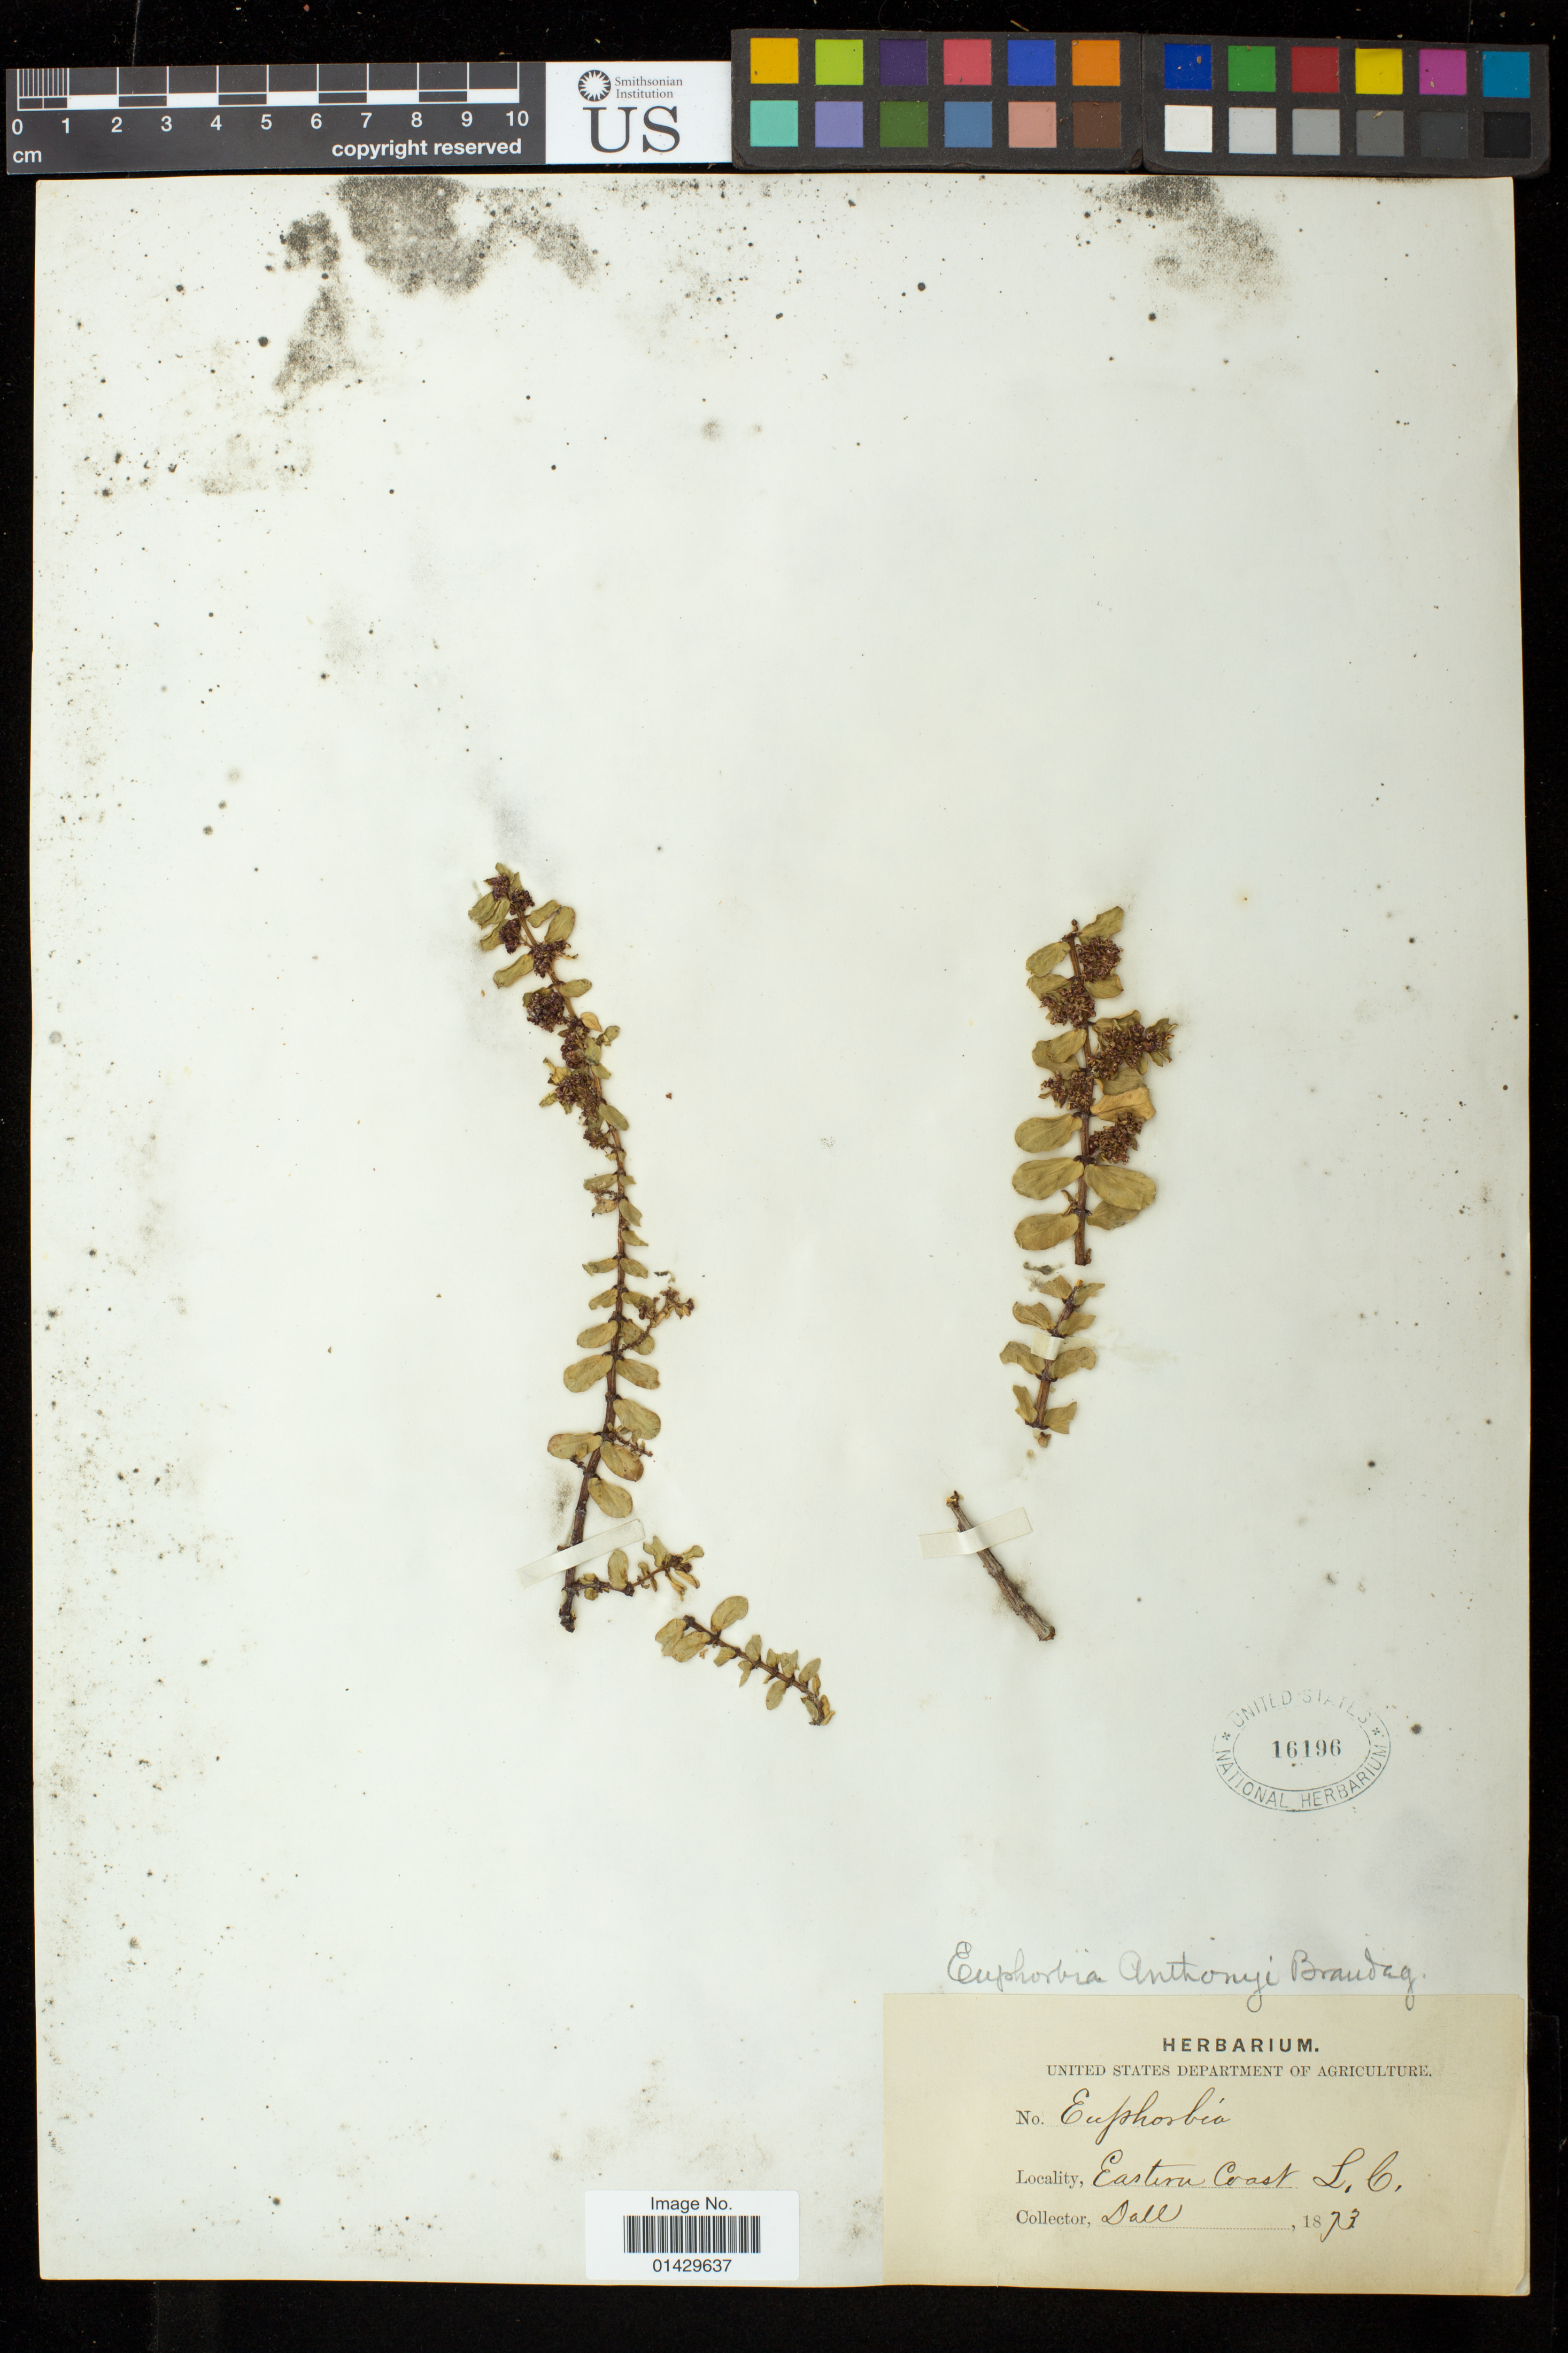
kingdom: Plantae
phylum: Tracheophyta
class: Magnoliopsida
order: Malpighiales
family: Euphorbiaceae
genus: Euphorbia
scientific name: Euphorbia anthonyi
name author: Brandegee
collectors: -. Dall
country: United States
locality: Eastern Coast L.I.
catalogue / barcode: US 16196